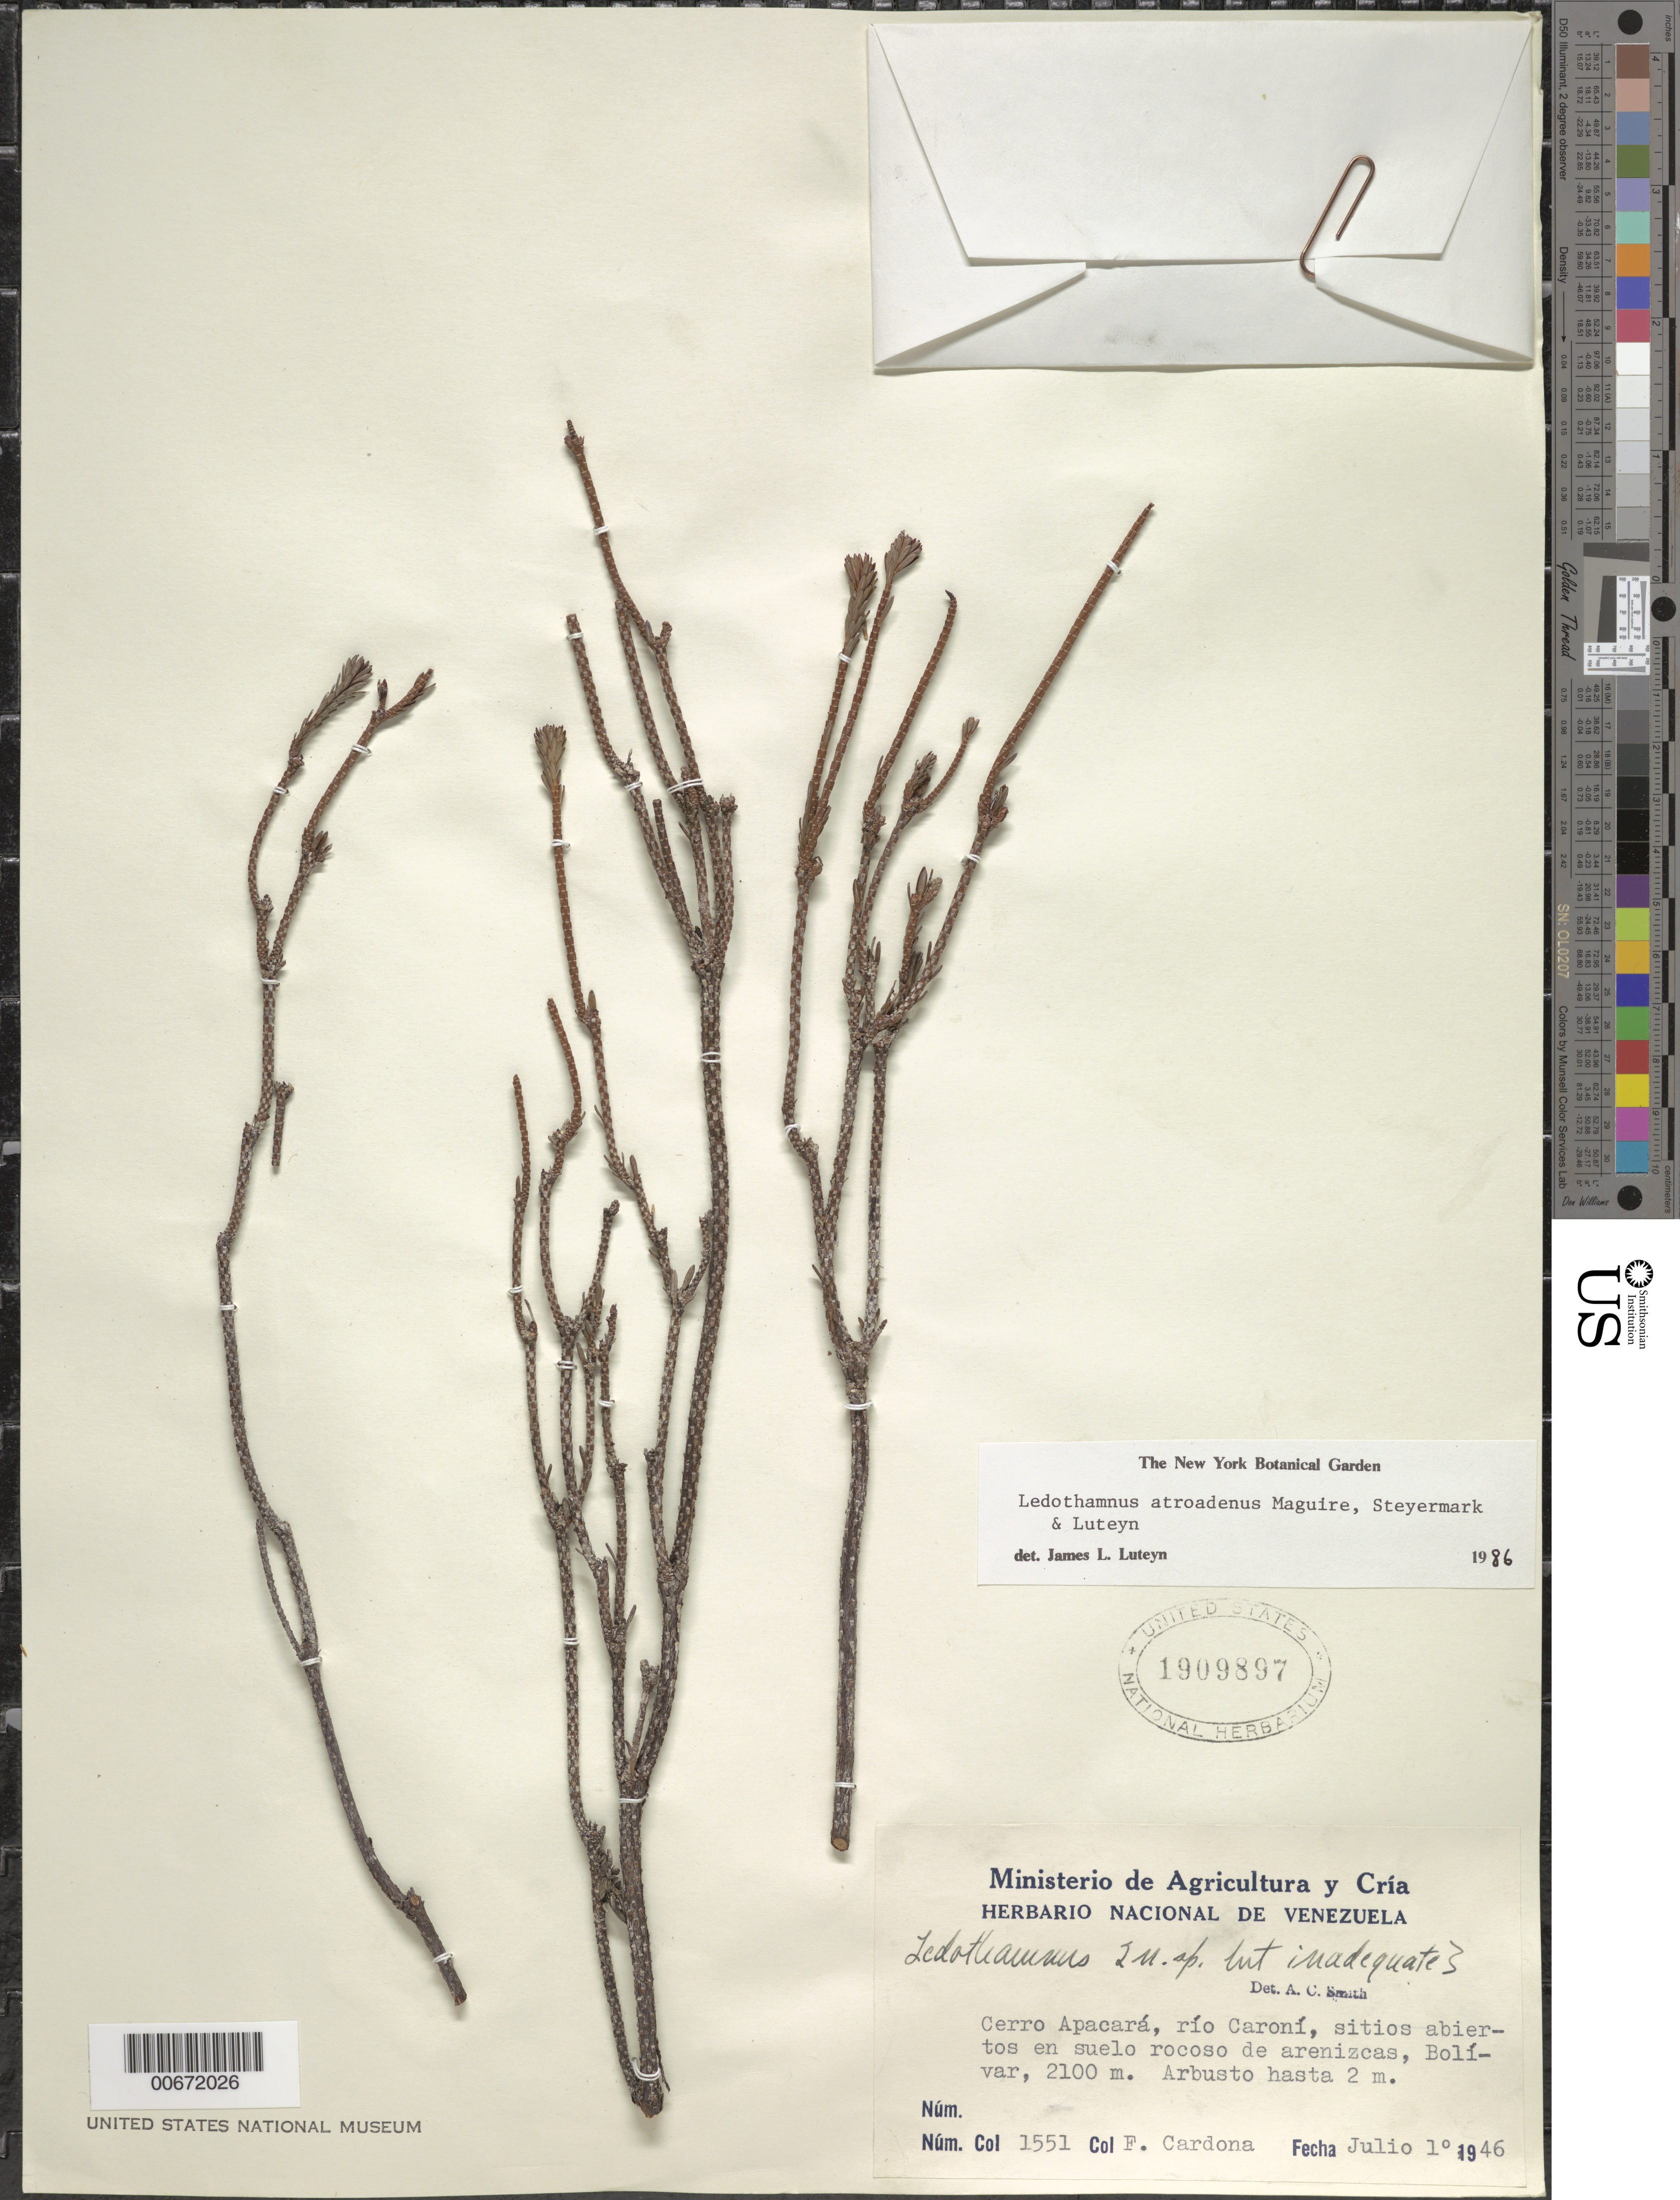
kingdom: Plantae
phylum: Tracheophyta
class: Magnoliopsida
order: Ericales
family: Ericaceae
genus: Ledothamnus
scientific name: Ledothamnus atroadenus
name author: Maguire et al.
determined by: Luteyn, J. L.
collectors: F. Cardona Puig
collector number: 1551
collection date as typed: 1-Jul-46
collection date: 1946-07-01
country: Venezuela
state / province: Bolívar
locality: Río Caroní, Cerro Apacará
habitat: Rocky, sandstone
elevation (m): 2100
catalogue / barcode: US 1909897